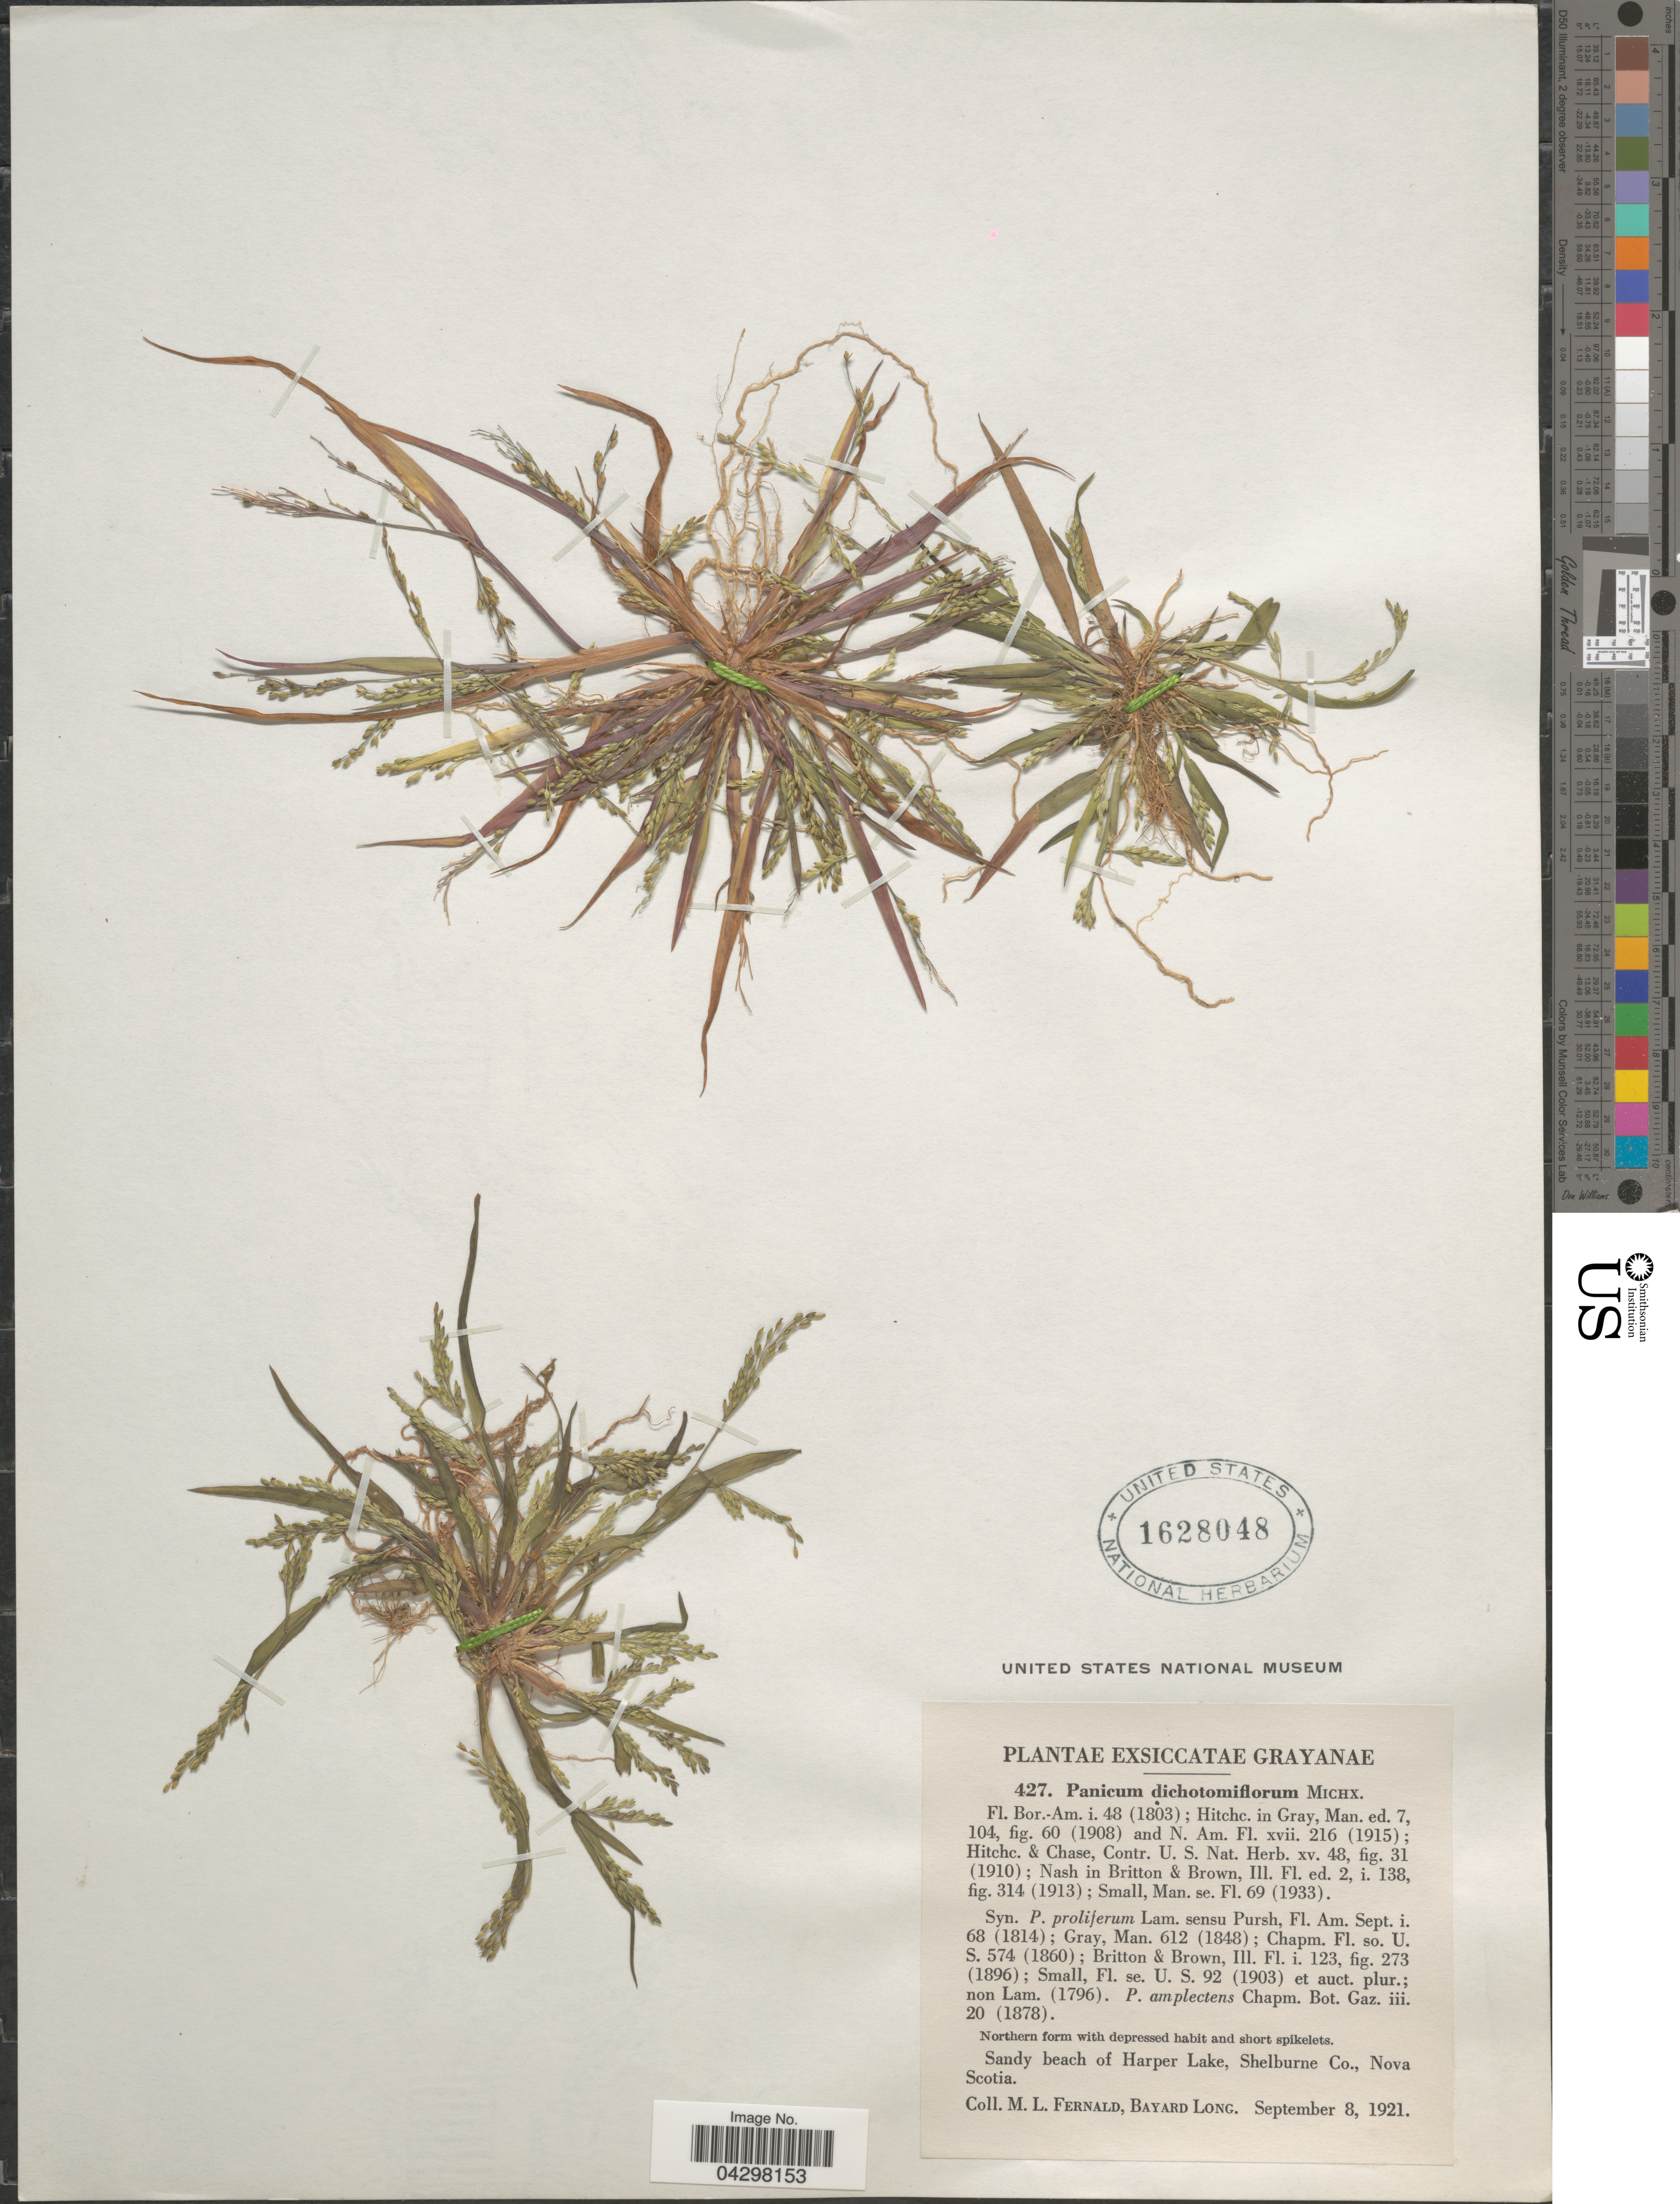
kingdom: Plantae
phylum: Tracheophyta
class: Liliopsida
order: Poales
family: Poaceae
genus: Panicum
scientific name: Panicum dichotomiflorum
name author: Michx.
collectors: M. L. Fernald & B. Long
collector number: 427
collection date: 1921-09-08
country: Canada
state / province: Nova Scotia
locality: Sandy beach of Harper Lake, Shelburne Co.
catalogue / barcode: US 1628048